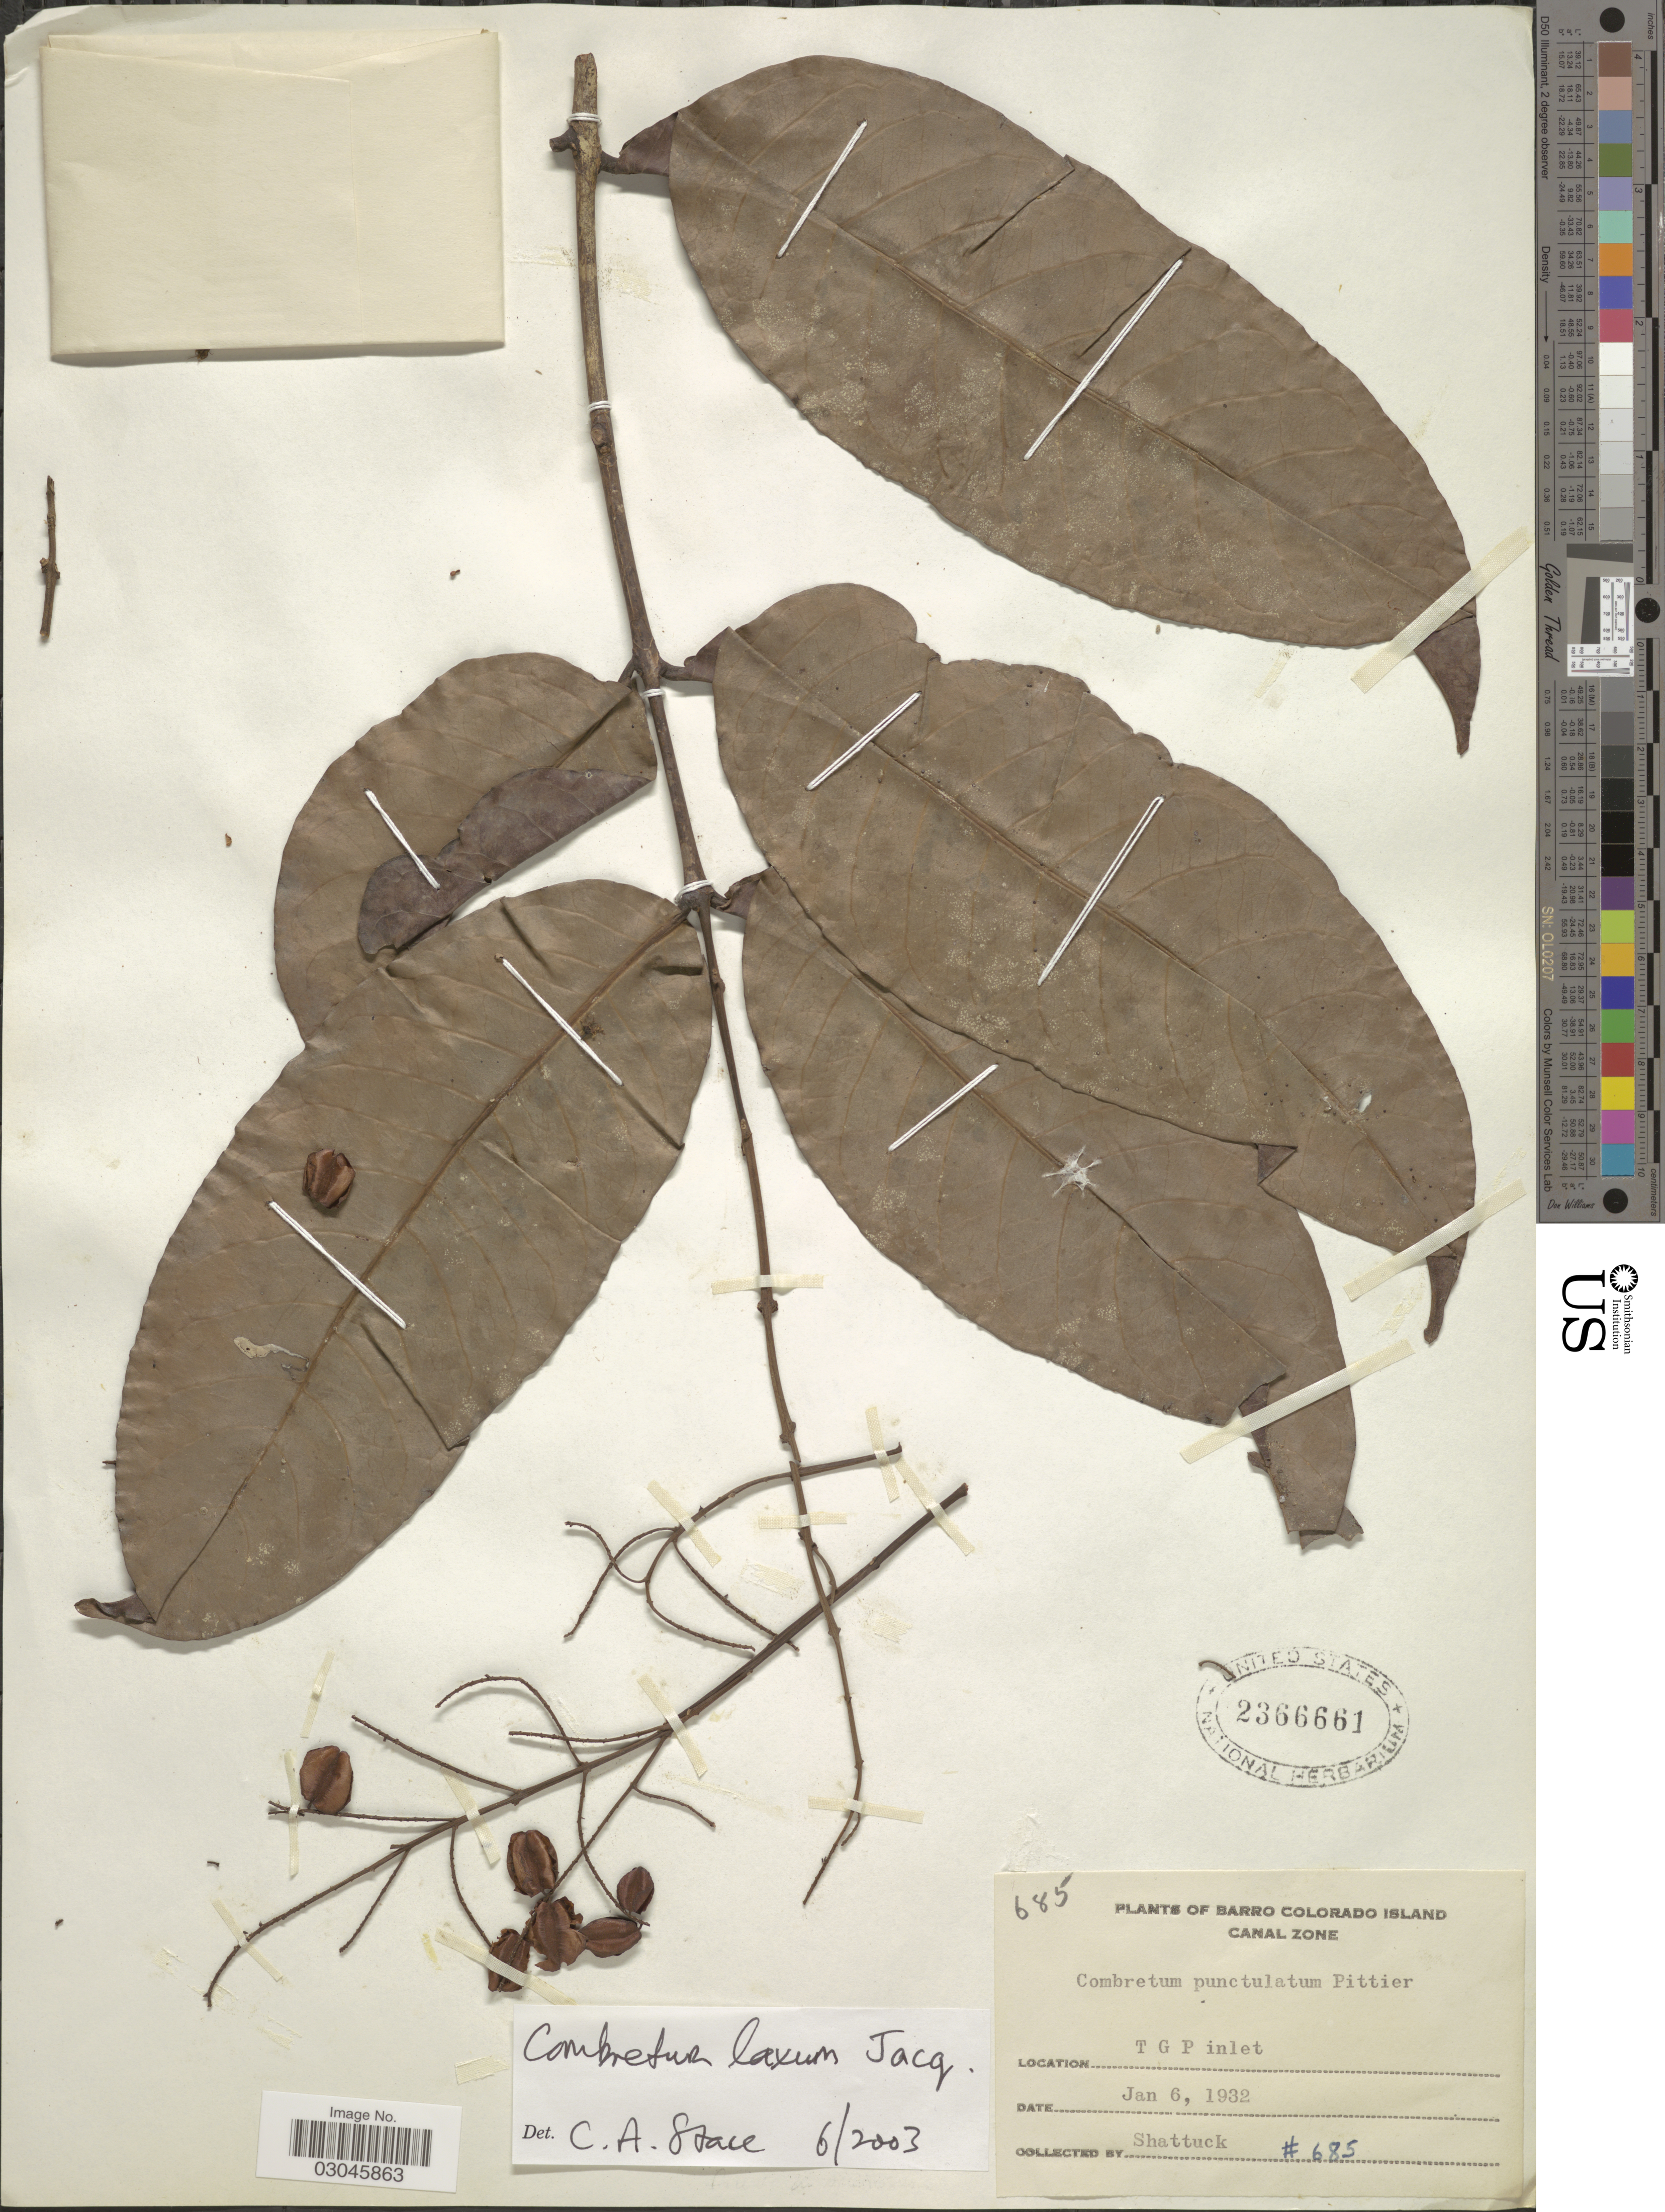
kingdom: Plantae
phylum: Tracheophyta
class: Magnoliopsida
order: Myrtales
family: Combretaceae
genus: Combretum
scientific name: Combretum laxum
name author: Jacq.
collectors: Shattuck, --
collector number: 685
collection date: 1932-01-06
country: Panama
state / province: Panamá Oeste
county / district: Canal Zone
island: Barro Colorado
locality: Barro Colorado Island, Canal Zone. T G P inlet.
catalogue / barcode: US 2366661